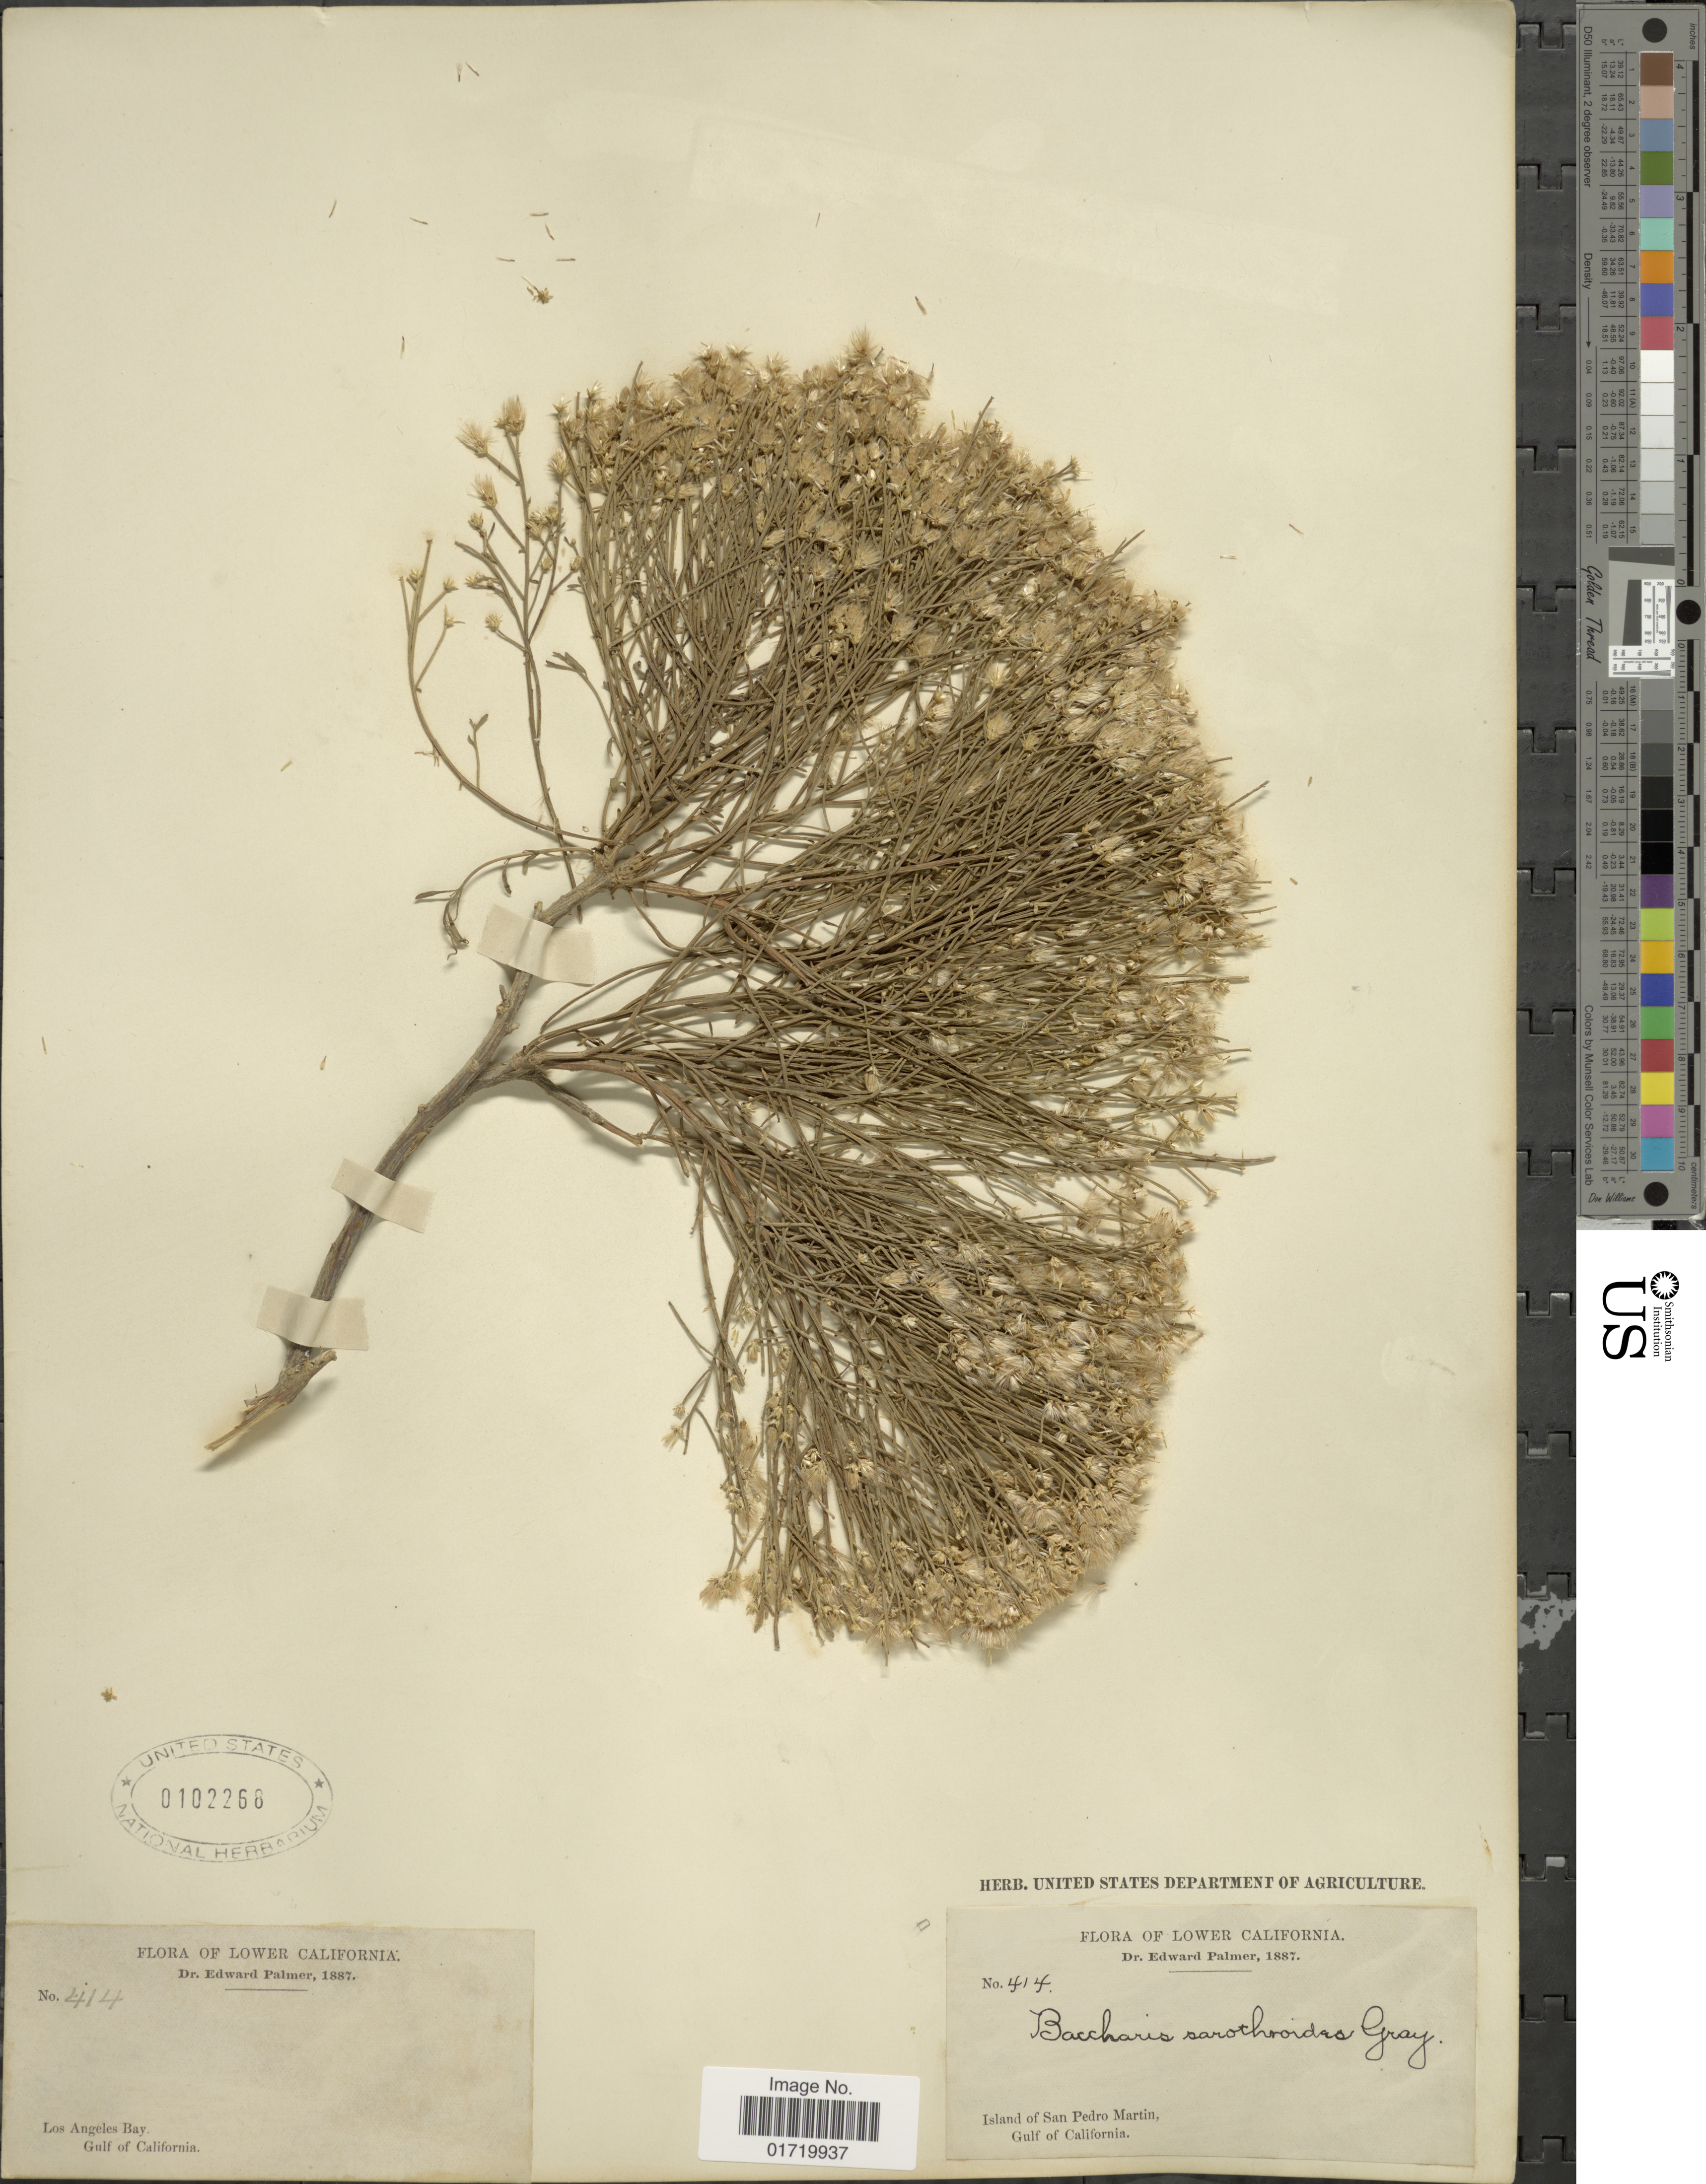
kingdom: Plantae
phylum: Tracheophyta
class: Magnoliopsida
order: Asterales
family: Asteraceae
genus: Baccharis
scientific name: Baccharis sarothroides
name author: A. Gray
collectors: E. Palmer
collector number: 414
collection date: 1887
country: Mexico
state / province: Baja California Sur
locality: Lower California, Island of San Pedro Martin, Gulf of California, Los Angeles Bay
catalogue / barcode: US 102268